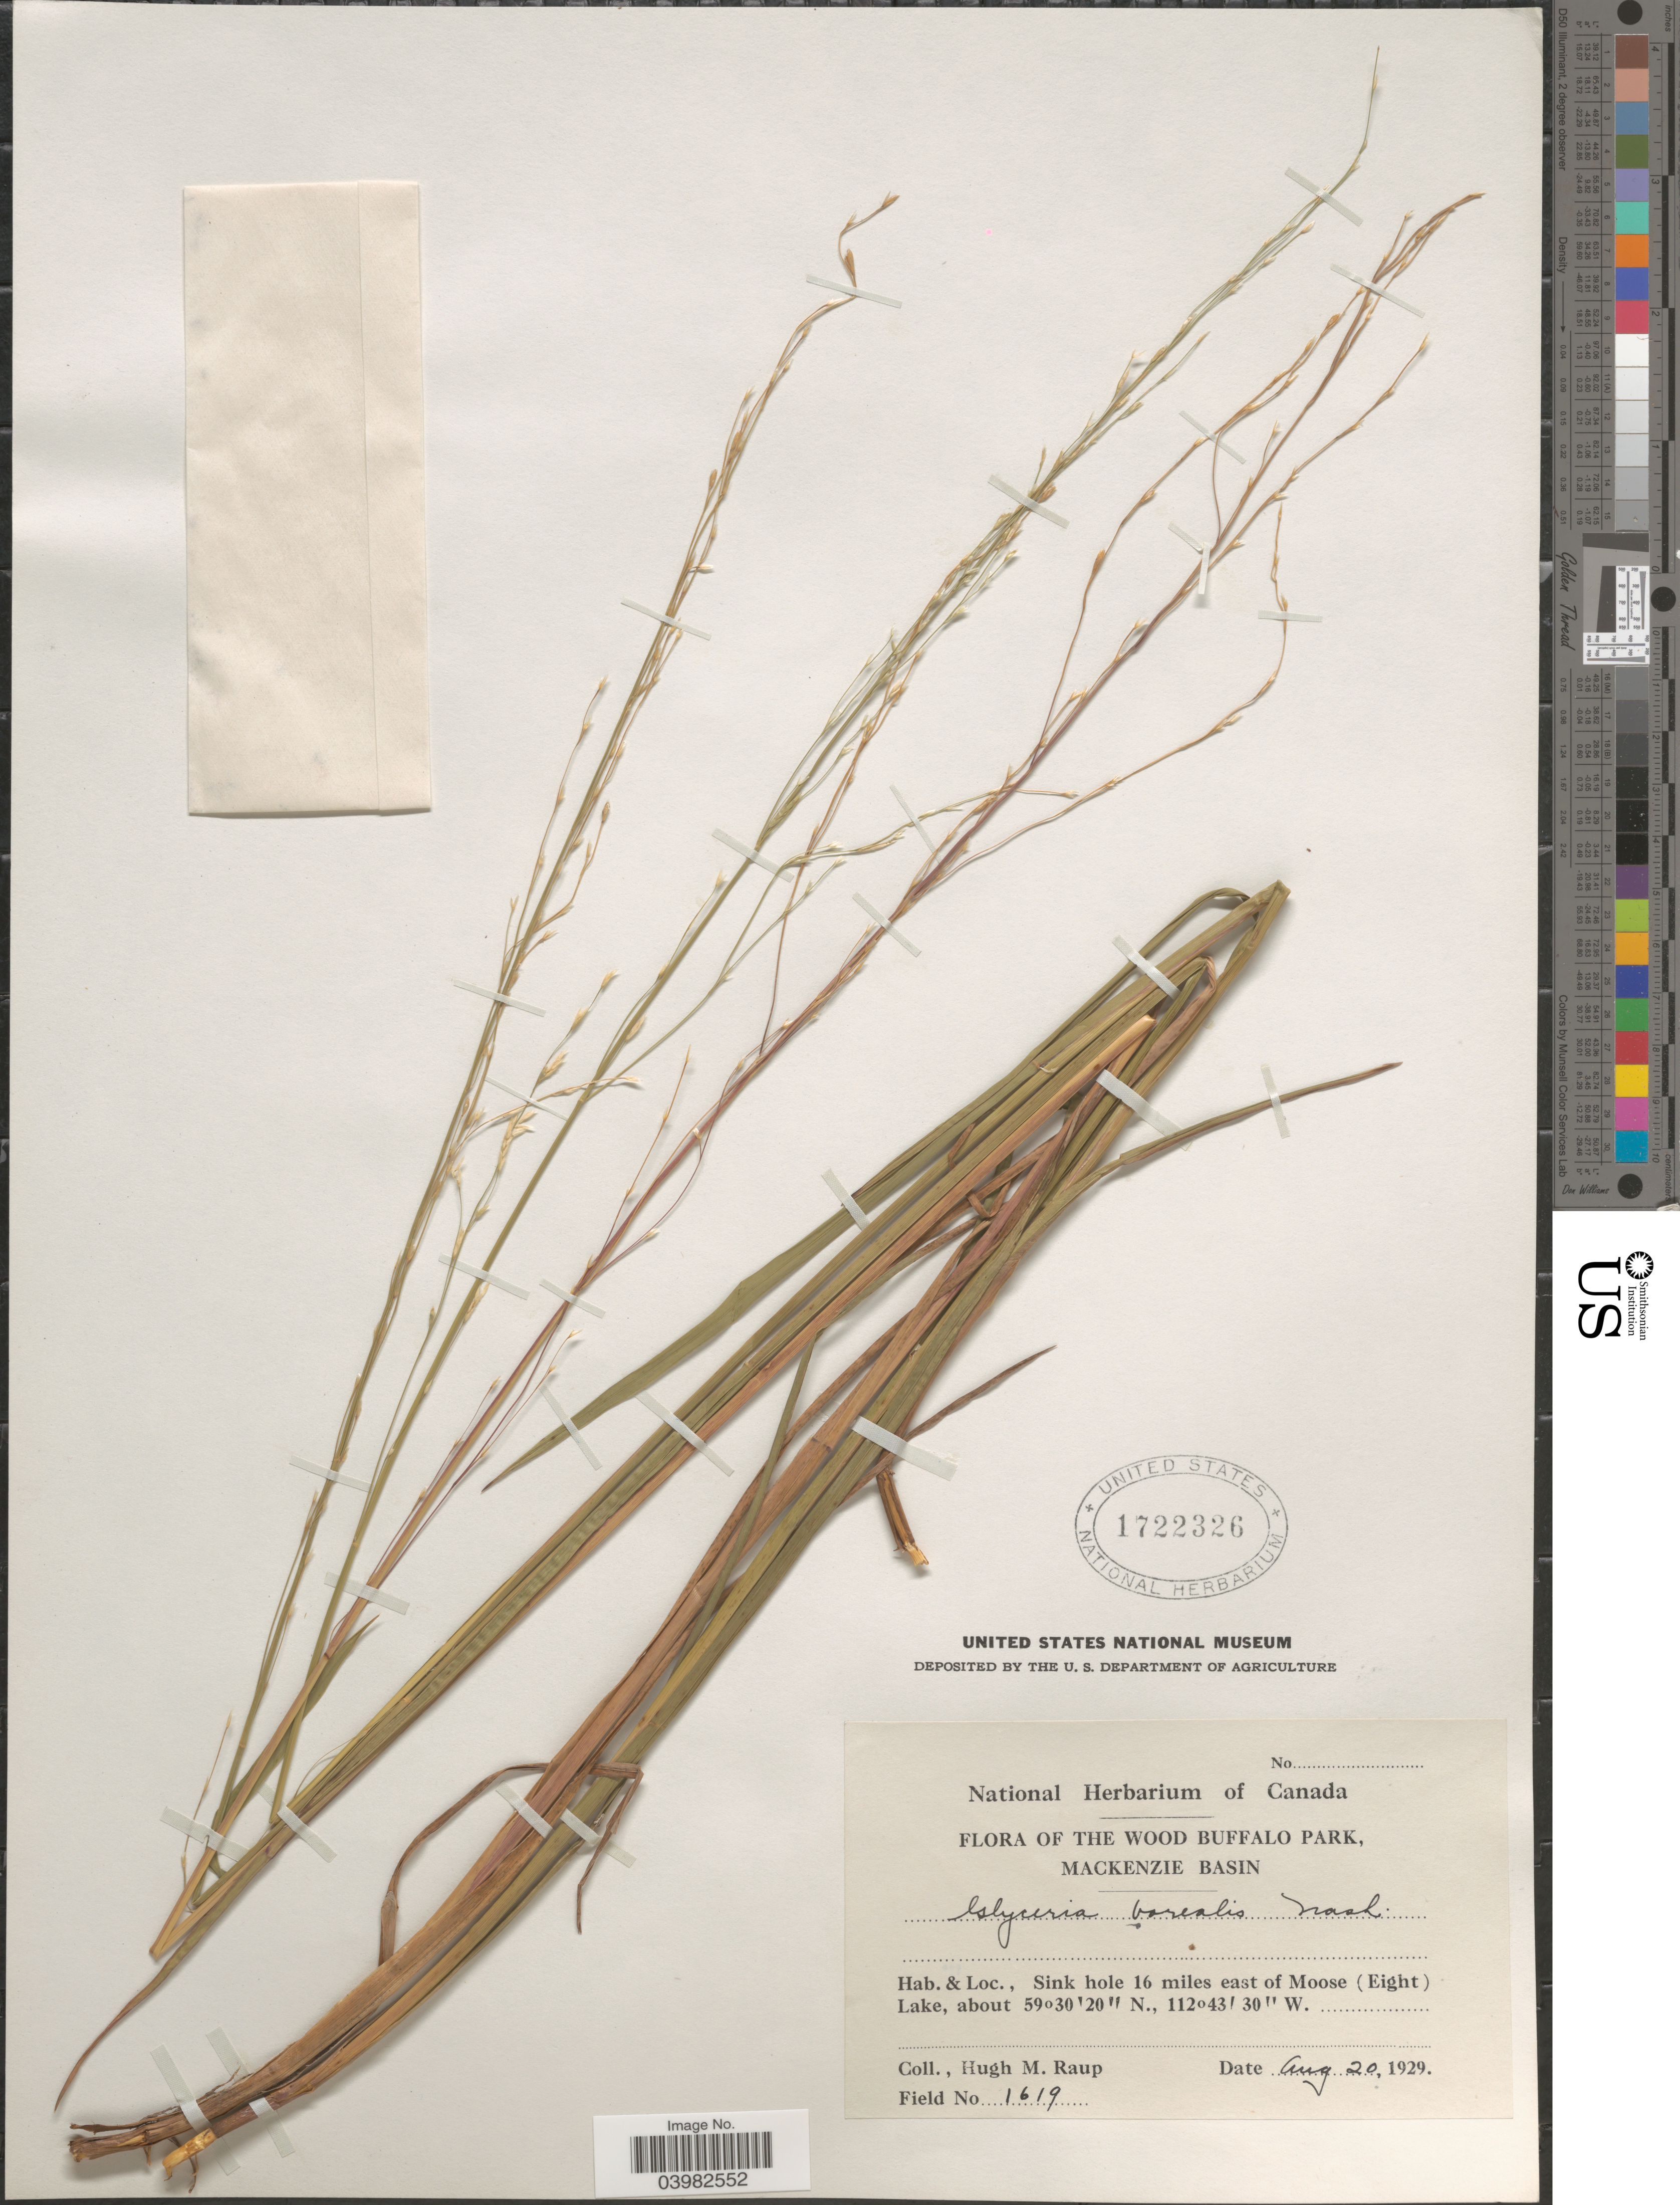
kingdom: Plantae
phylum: Tracheophyta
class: Liliopsida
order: Poales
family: Poaceae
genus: Glyceria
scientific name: Glyceria borealis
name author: (Nash) Batchelder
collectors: H. Raup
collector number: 1619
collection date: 1929-08-20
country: Canada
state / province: Alberta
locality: The Wood Buffalo Park, Mackenzie Basin. Sink hole 16 miles east of Moose (Eight) Lake.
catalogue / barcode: US 1722326